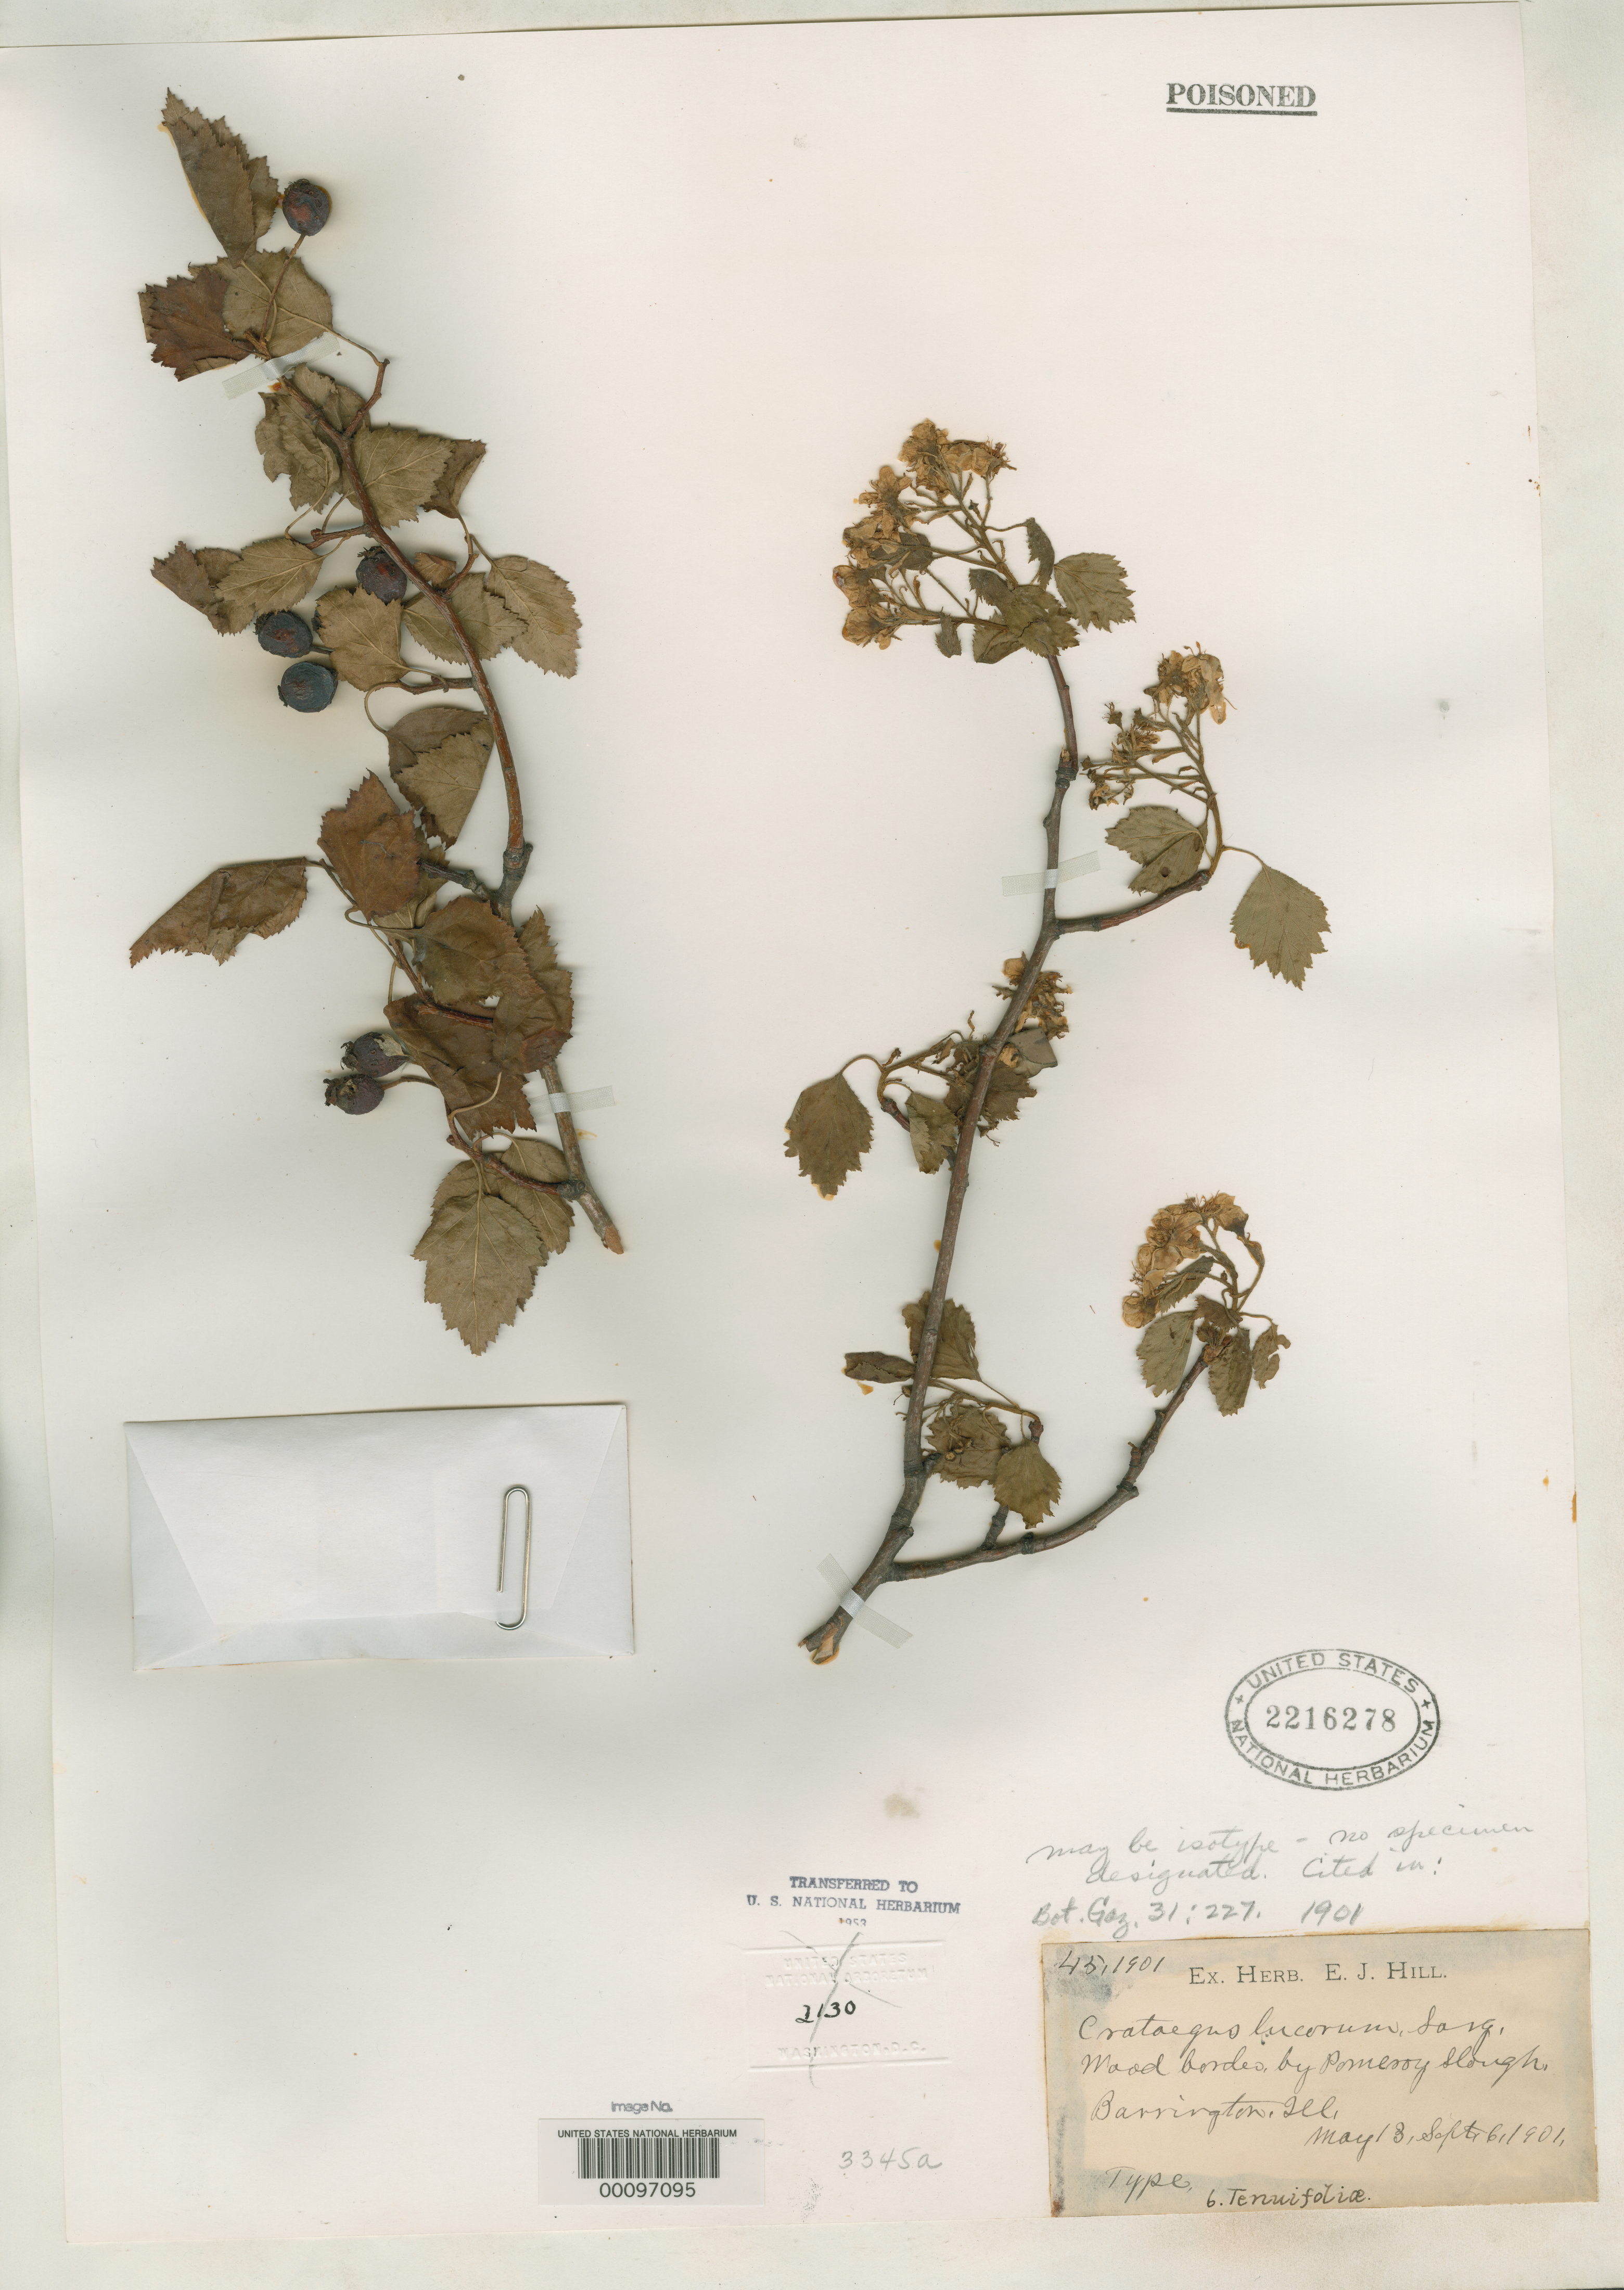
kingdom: Plantae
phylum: Tracheophyta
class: Magnoliopsida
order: Rosales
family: Rosaceae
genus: Crataegus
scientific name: Crataegus lucorum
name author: Sarg.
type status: Syntype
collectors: E. J. Hill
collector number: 45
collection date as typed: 13 May 1901 and 06 Sep 1901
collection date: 1901-05-13,1901-09-06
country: United States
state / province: Illinois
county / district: Cook / Lake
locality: Barrington.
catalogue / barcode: US 2216278